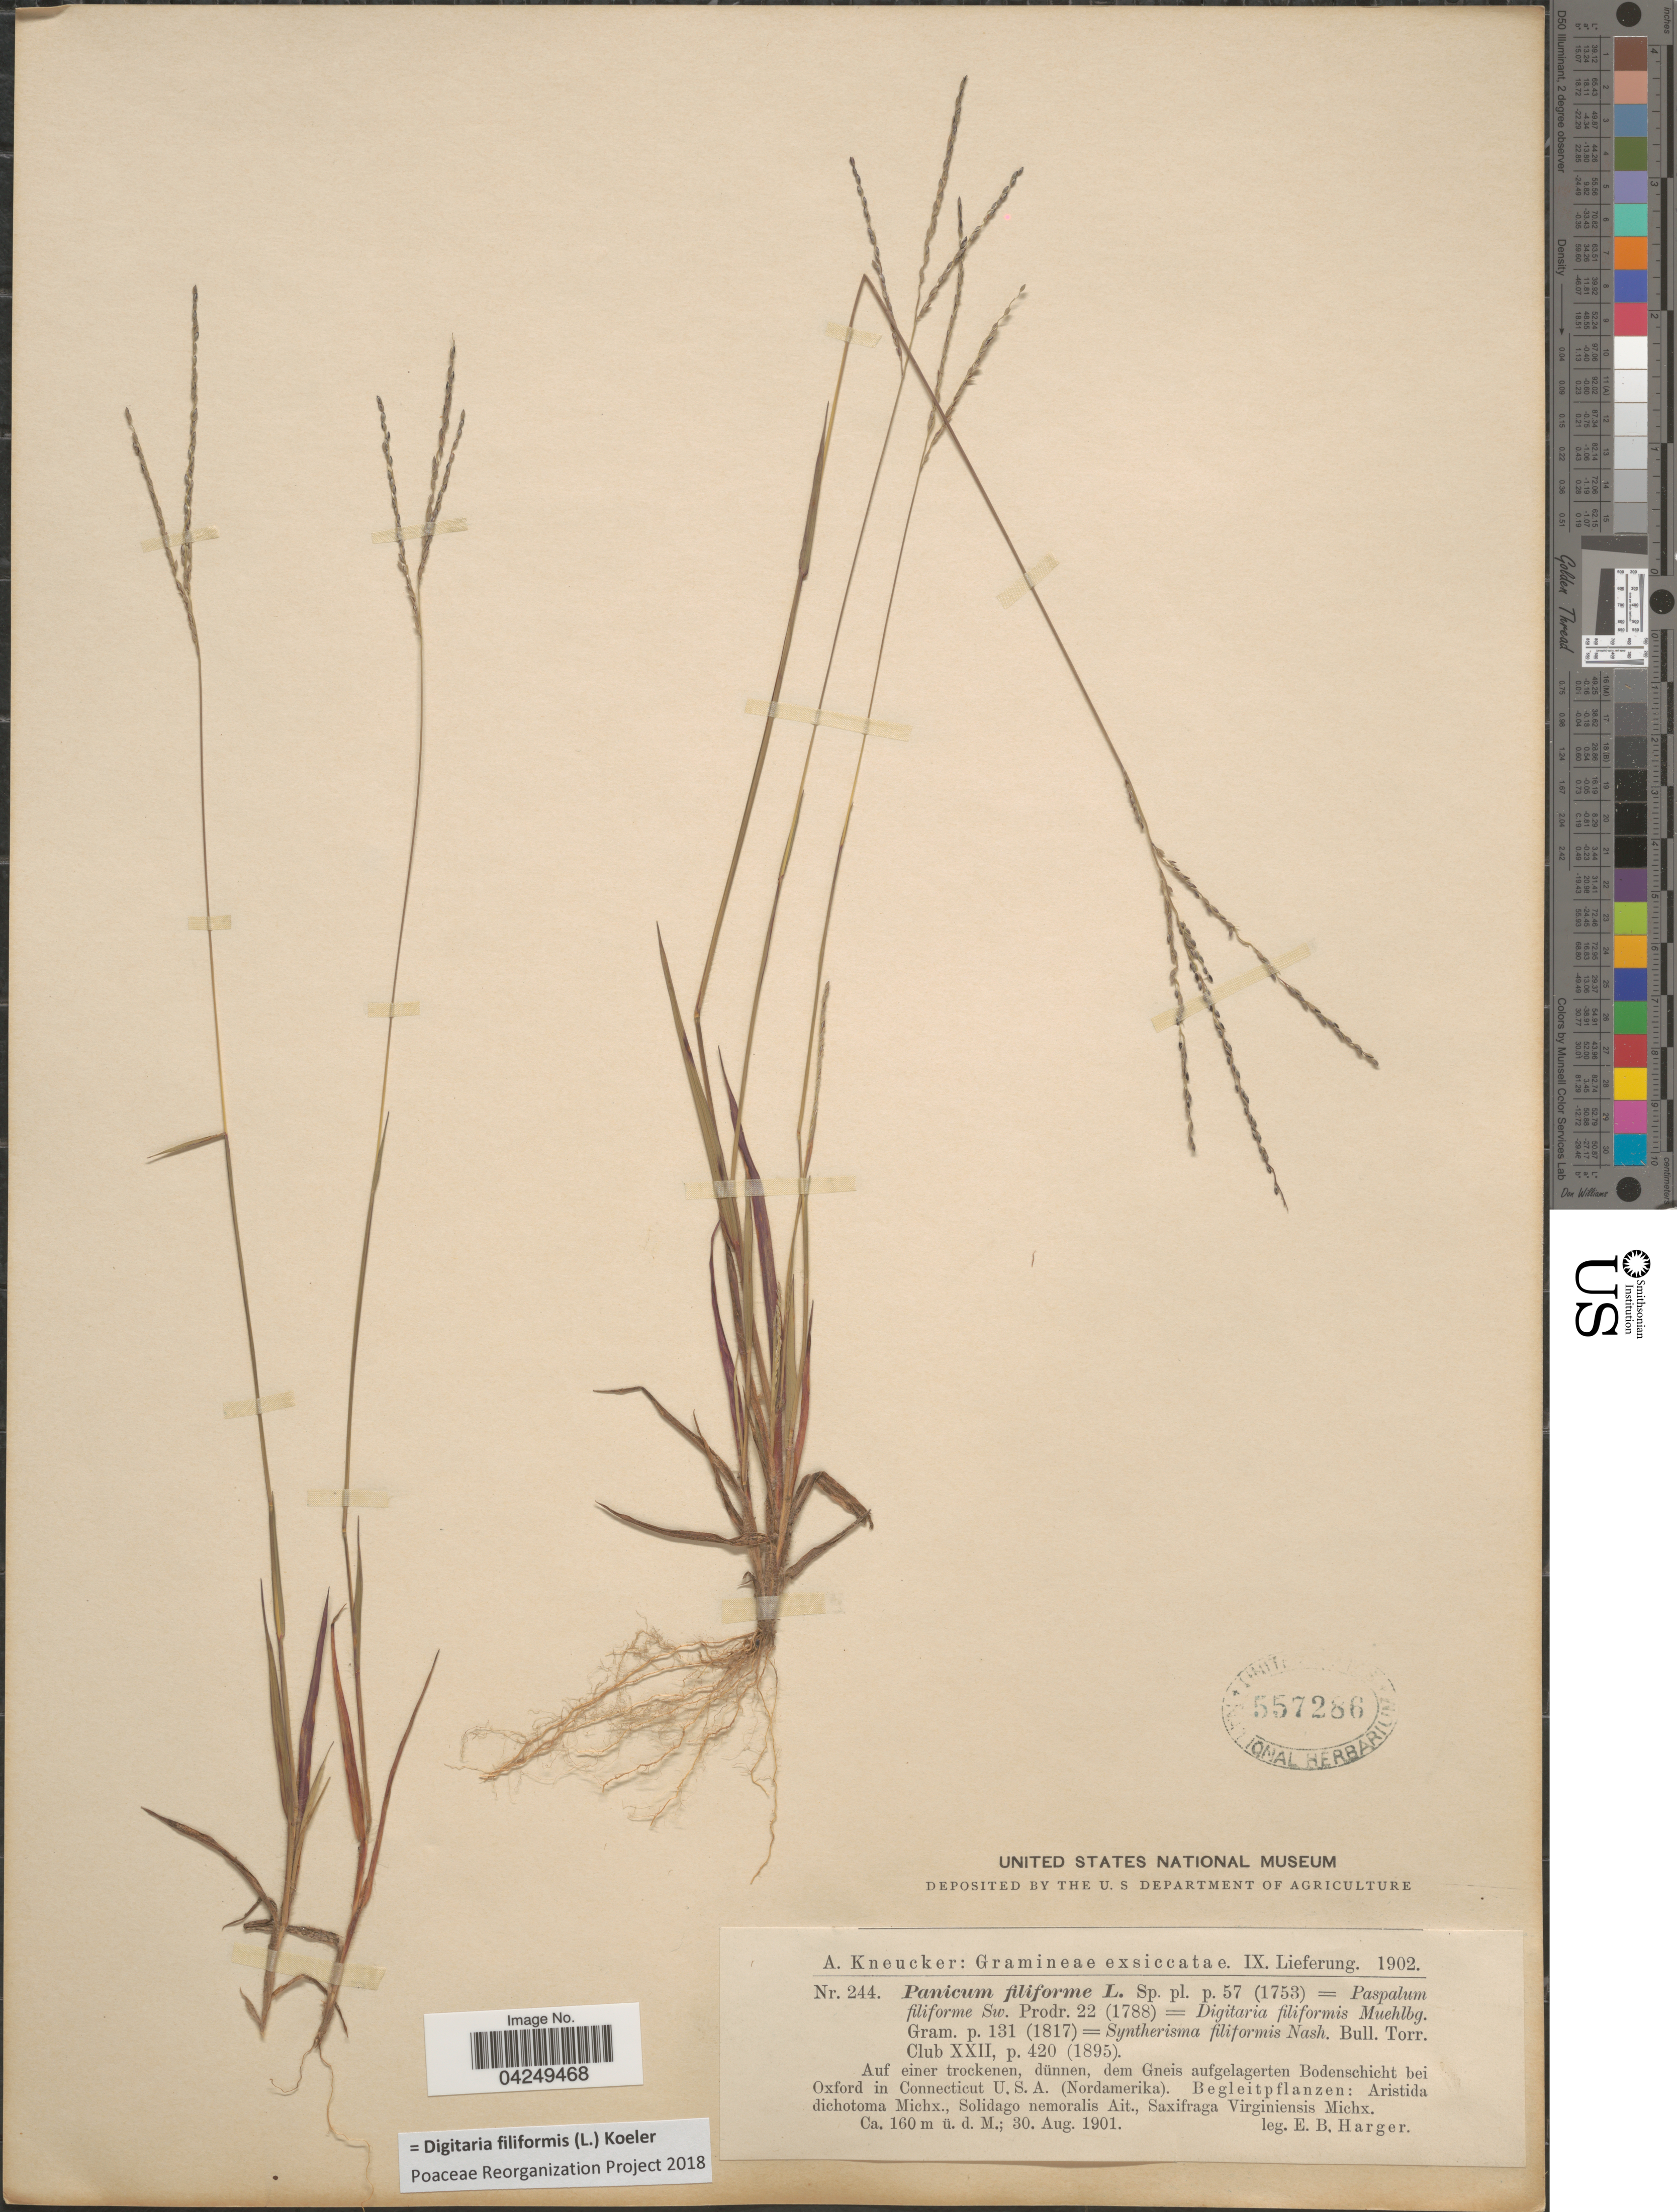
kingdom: Plantae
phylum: Tracheophyta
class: Liliopsida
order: Poales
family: Poaceae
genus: Digitaria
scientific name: Digitaria filiformis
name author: (L.) Koeler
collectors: E. B. Harger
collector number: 244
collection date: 1901-08-30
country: United States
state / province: Connecticut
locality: Auf einer trockenen, dünnen, dem Gneis aufgelagerten Bodenschicht bei Oxford in Connecticut U.S.A. (Nordamerika).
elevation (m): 160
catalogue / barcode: US 557286